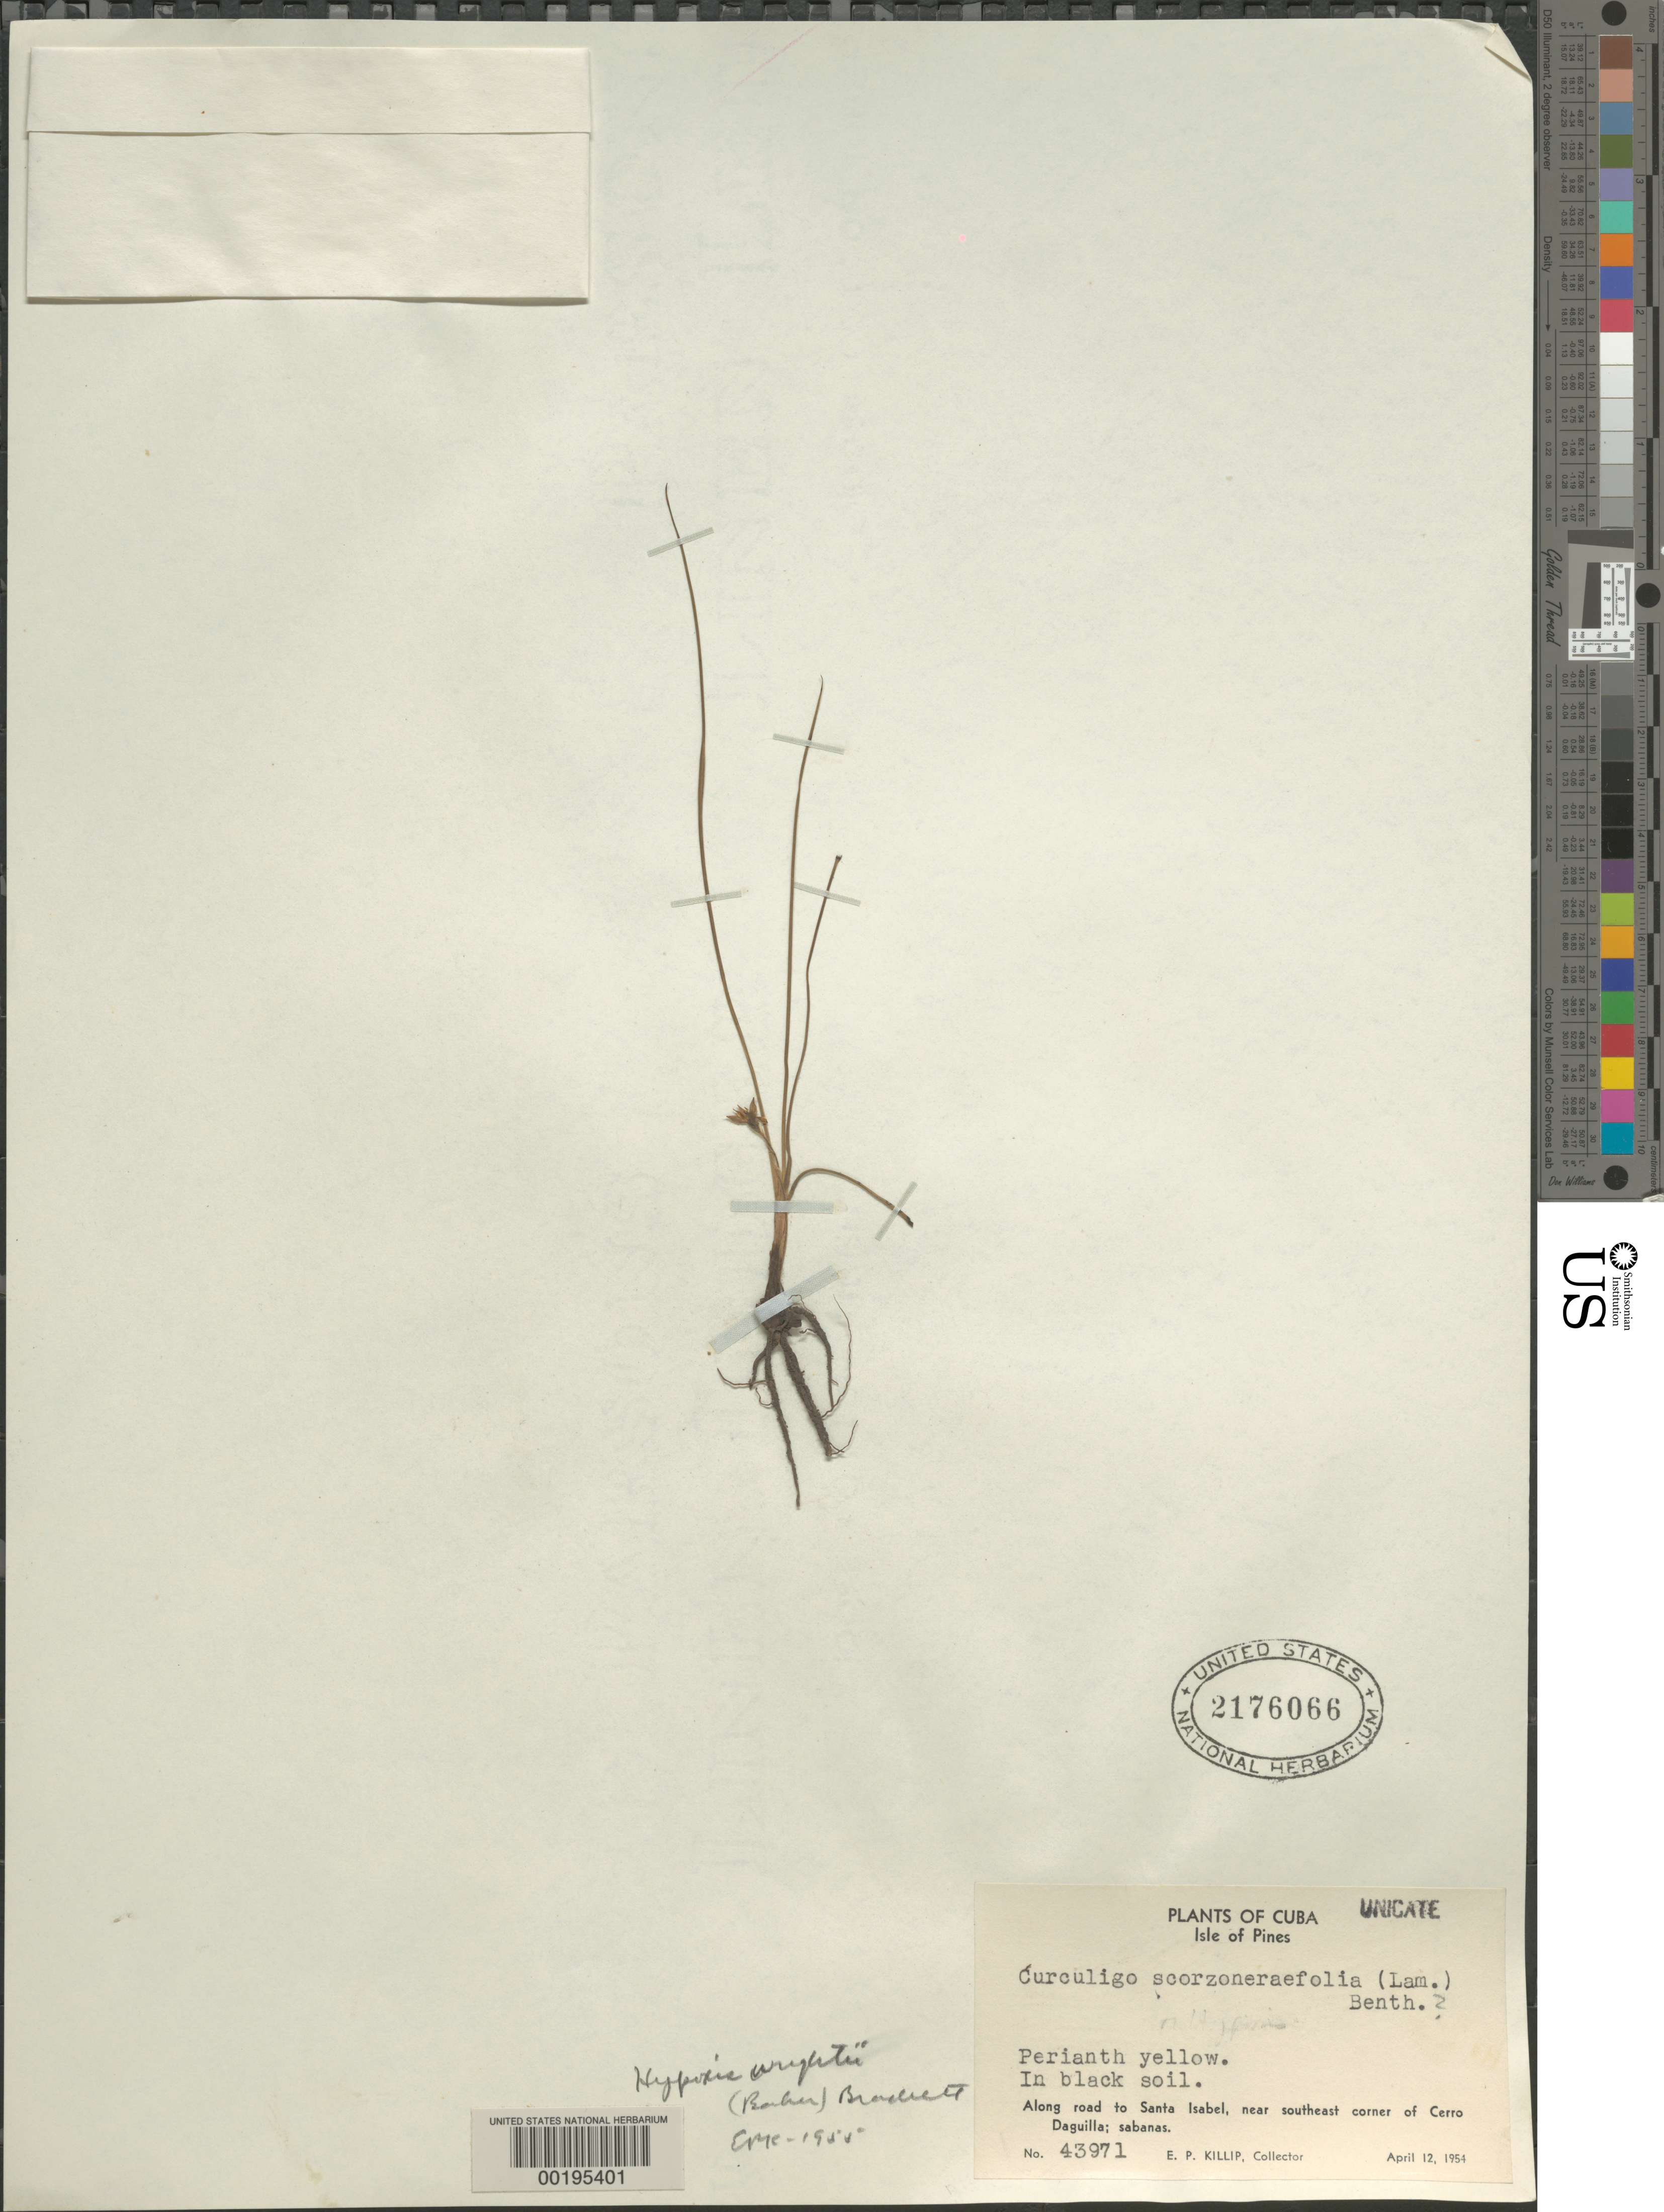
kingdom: Plantae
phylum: Tracheophyta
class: Liliopsida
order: Asparagales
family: Hypoxidaceae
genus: Hypoxis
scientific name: Hypoxis wrightii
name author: (Baker) Brackett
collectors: E. P. Killip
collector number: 43971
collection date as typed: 12 Apr 1953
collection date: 1953-04-12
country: Cuba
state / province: Isla de La Juventud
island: Isla de La Juventud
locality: Along road to santa isabel, near se corner of cerro daguilla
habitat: Savannas, black soil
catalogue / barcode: US 2176066